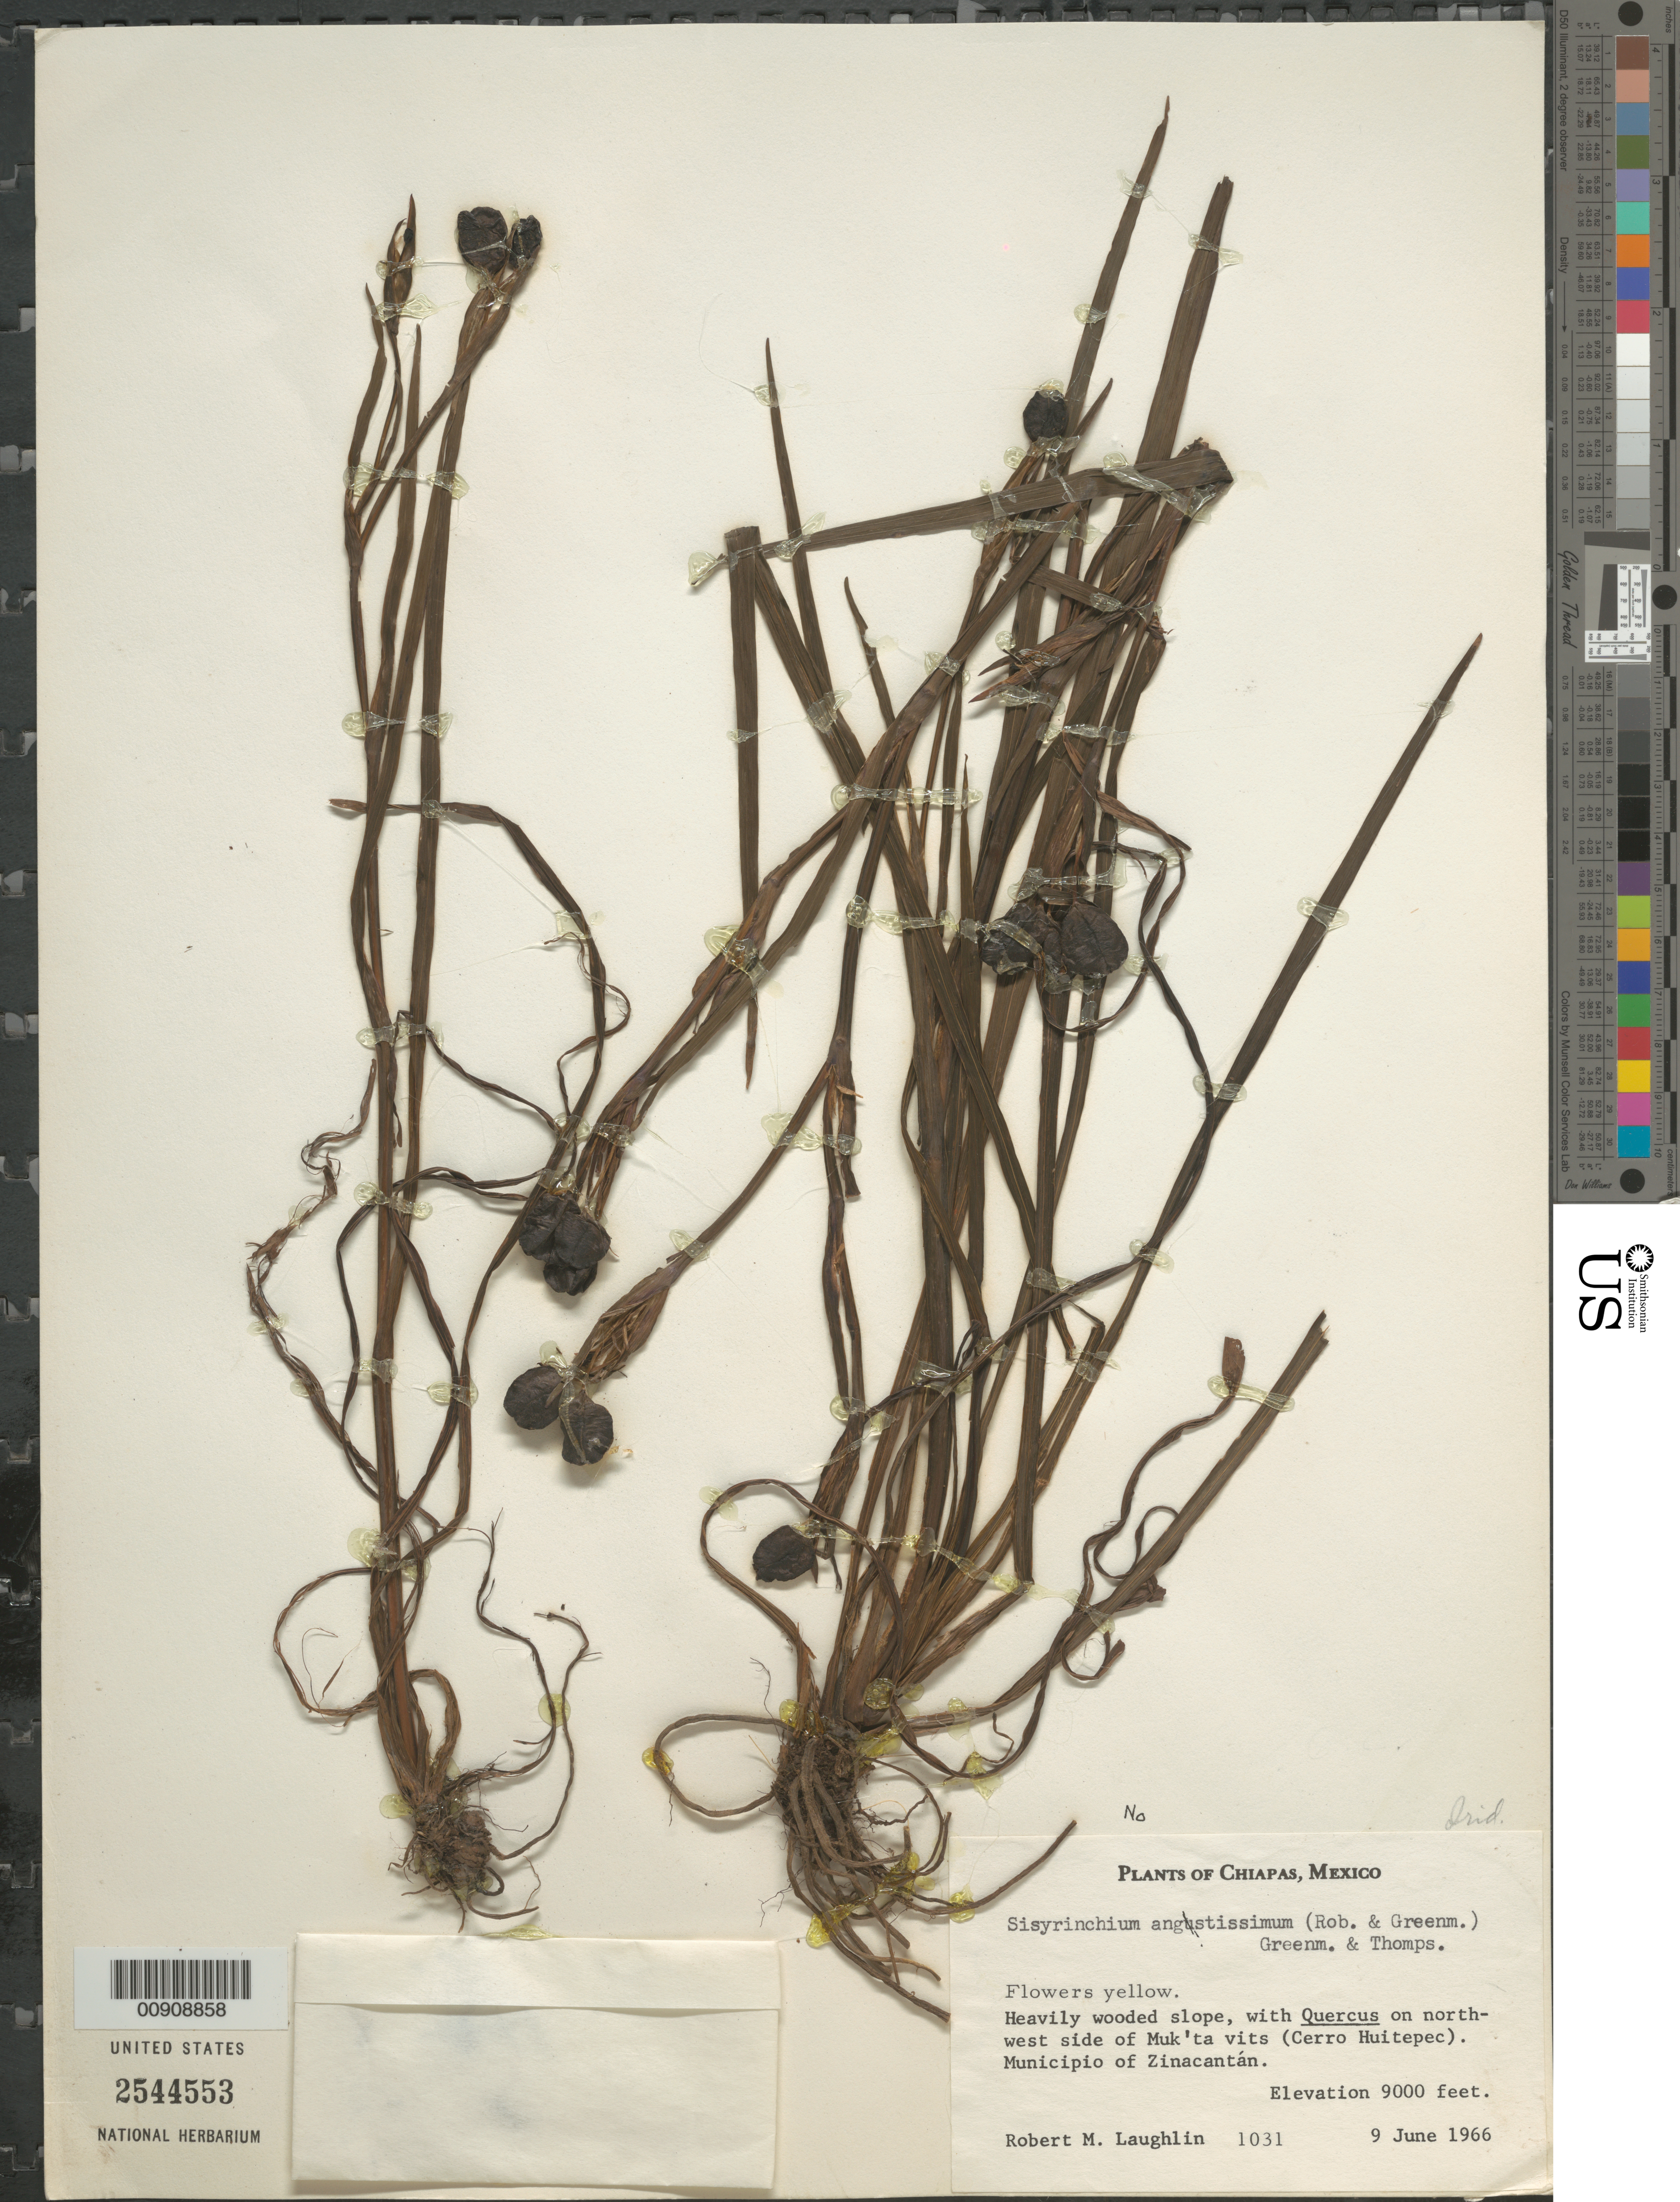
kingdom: Plantae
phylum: Tracheophyta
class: Liliopsida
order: Asparagales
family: Iridaceae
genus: Sisyrinchium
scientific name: Sisyrinchium sp.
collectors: R. M. Laughlin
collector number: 1031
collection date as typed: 09 Jun 1966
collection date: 1966-06-09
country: Mexico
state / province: Chiapas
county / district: Zinacantán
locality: North-west side of Muk'ta vits (Cerro Huitepec). Municipio of Zinacantán, Chiapas.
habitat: Heavily wooded slope, with Quercus.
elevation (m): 2743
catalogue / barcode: US 2544553